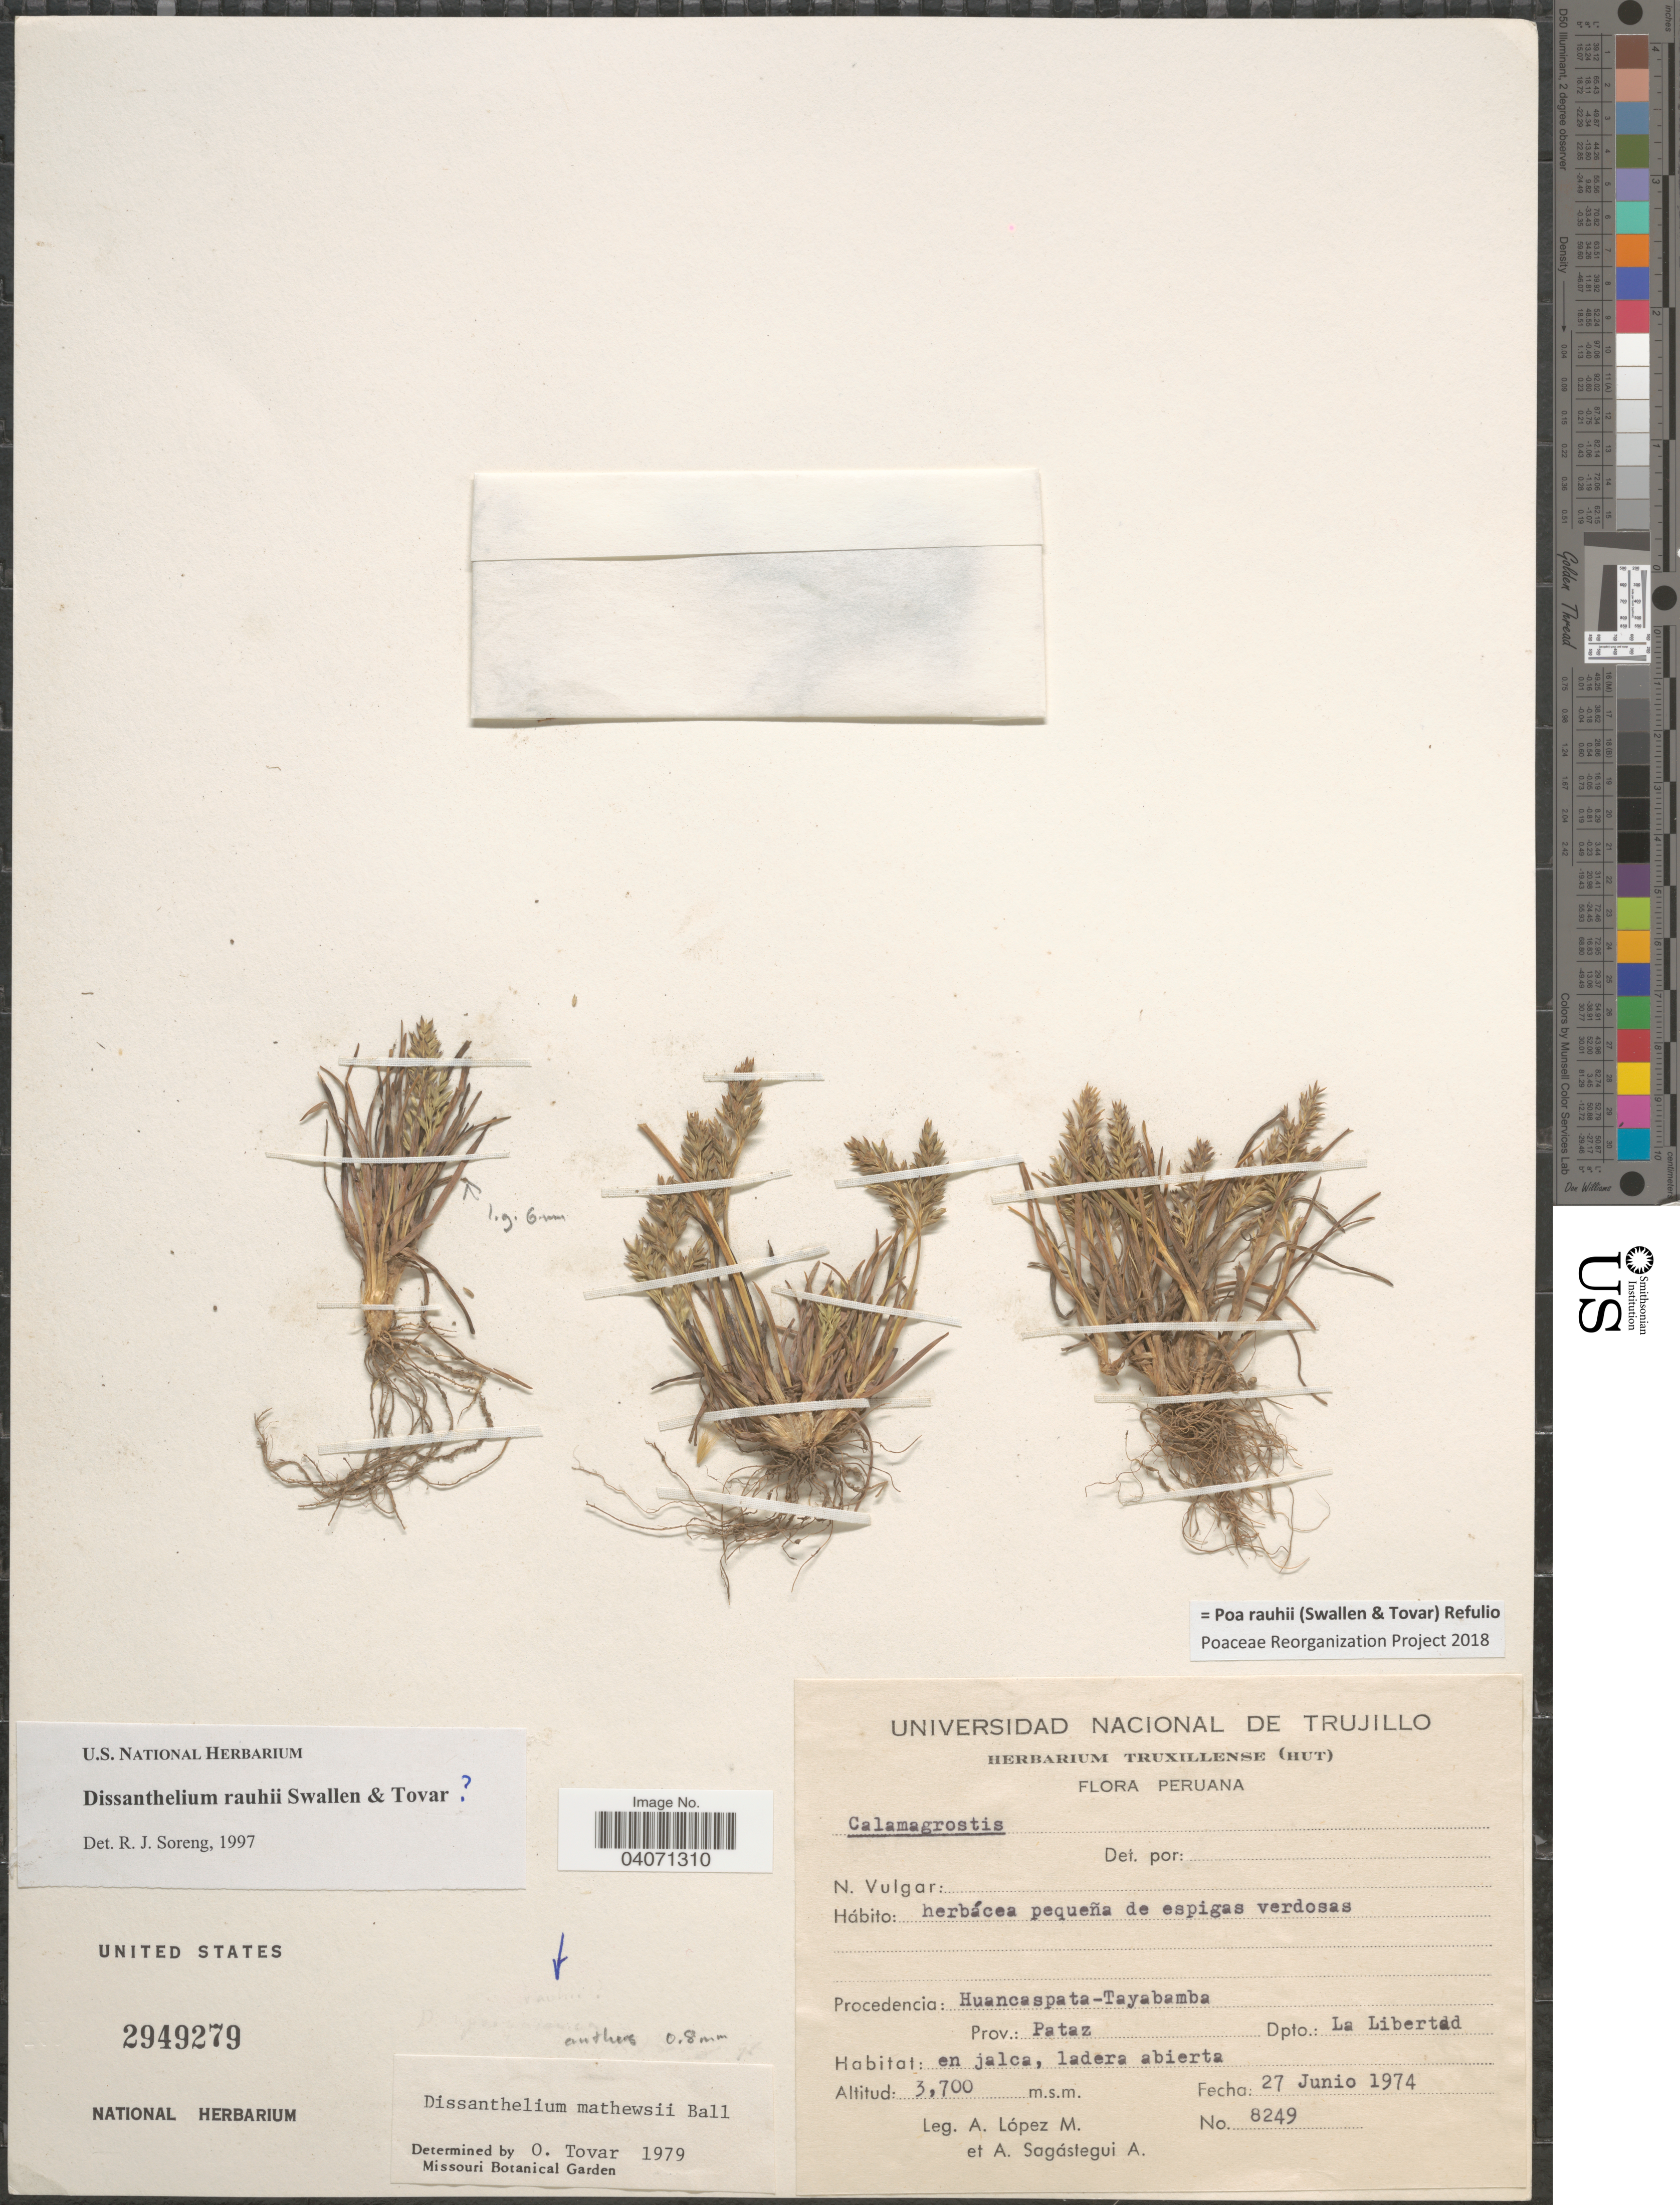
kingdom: Plantae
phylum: Tracheophyta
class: Liliopsida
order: Poales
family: Poaceae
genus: Poa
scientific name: Poa rauhii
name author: (Swallen & Tovar) Refulio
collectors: A. López M. & A. Sagástegui A.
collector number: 8249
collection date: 1974-06-27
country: Peru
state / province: La Libertad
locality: Huancaspata-Tayabamba. Prov.: Pataz Dpto.: La Libertad. En jalca, ladera abierta.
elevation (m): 3700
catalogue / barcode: US 2949279